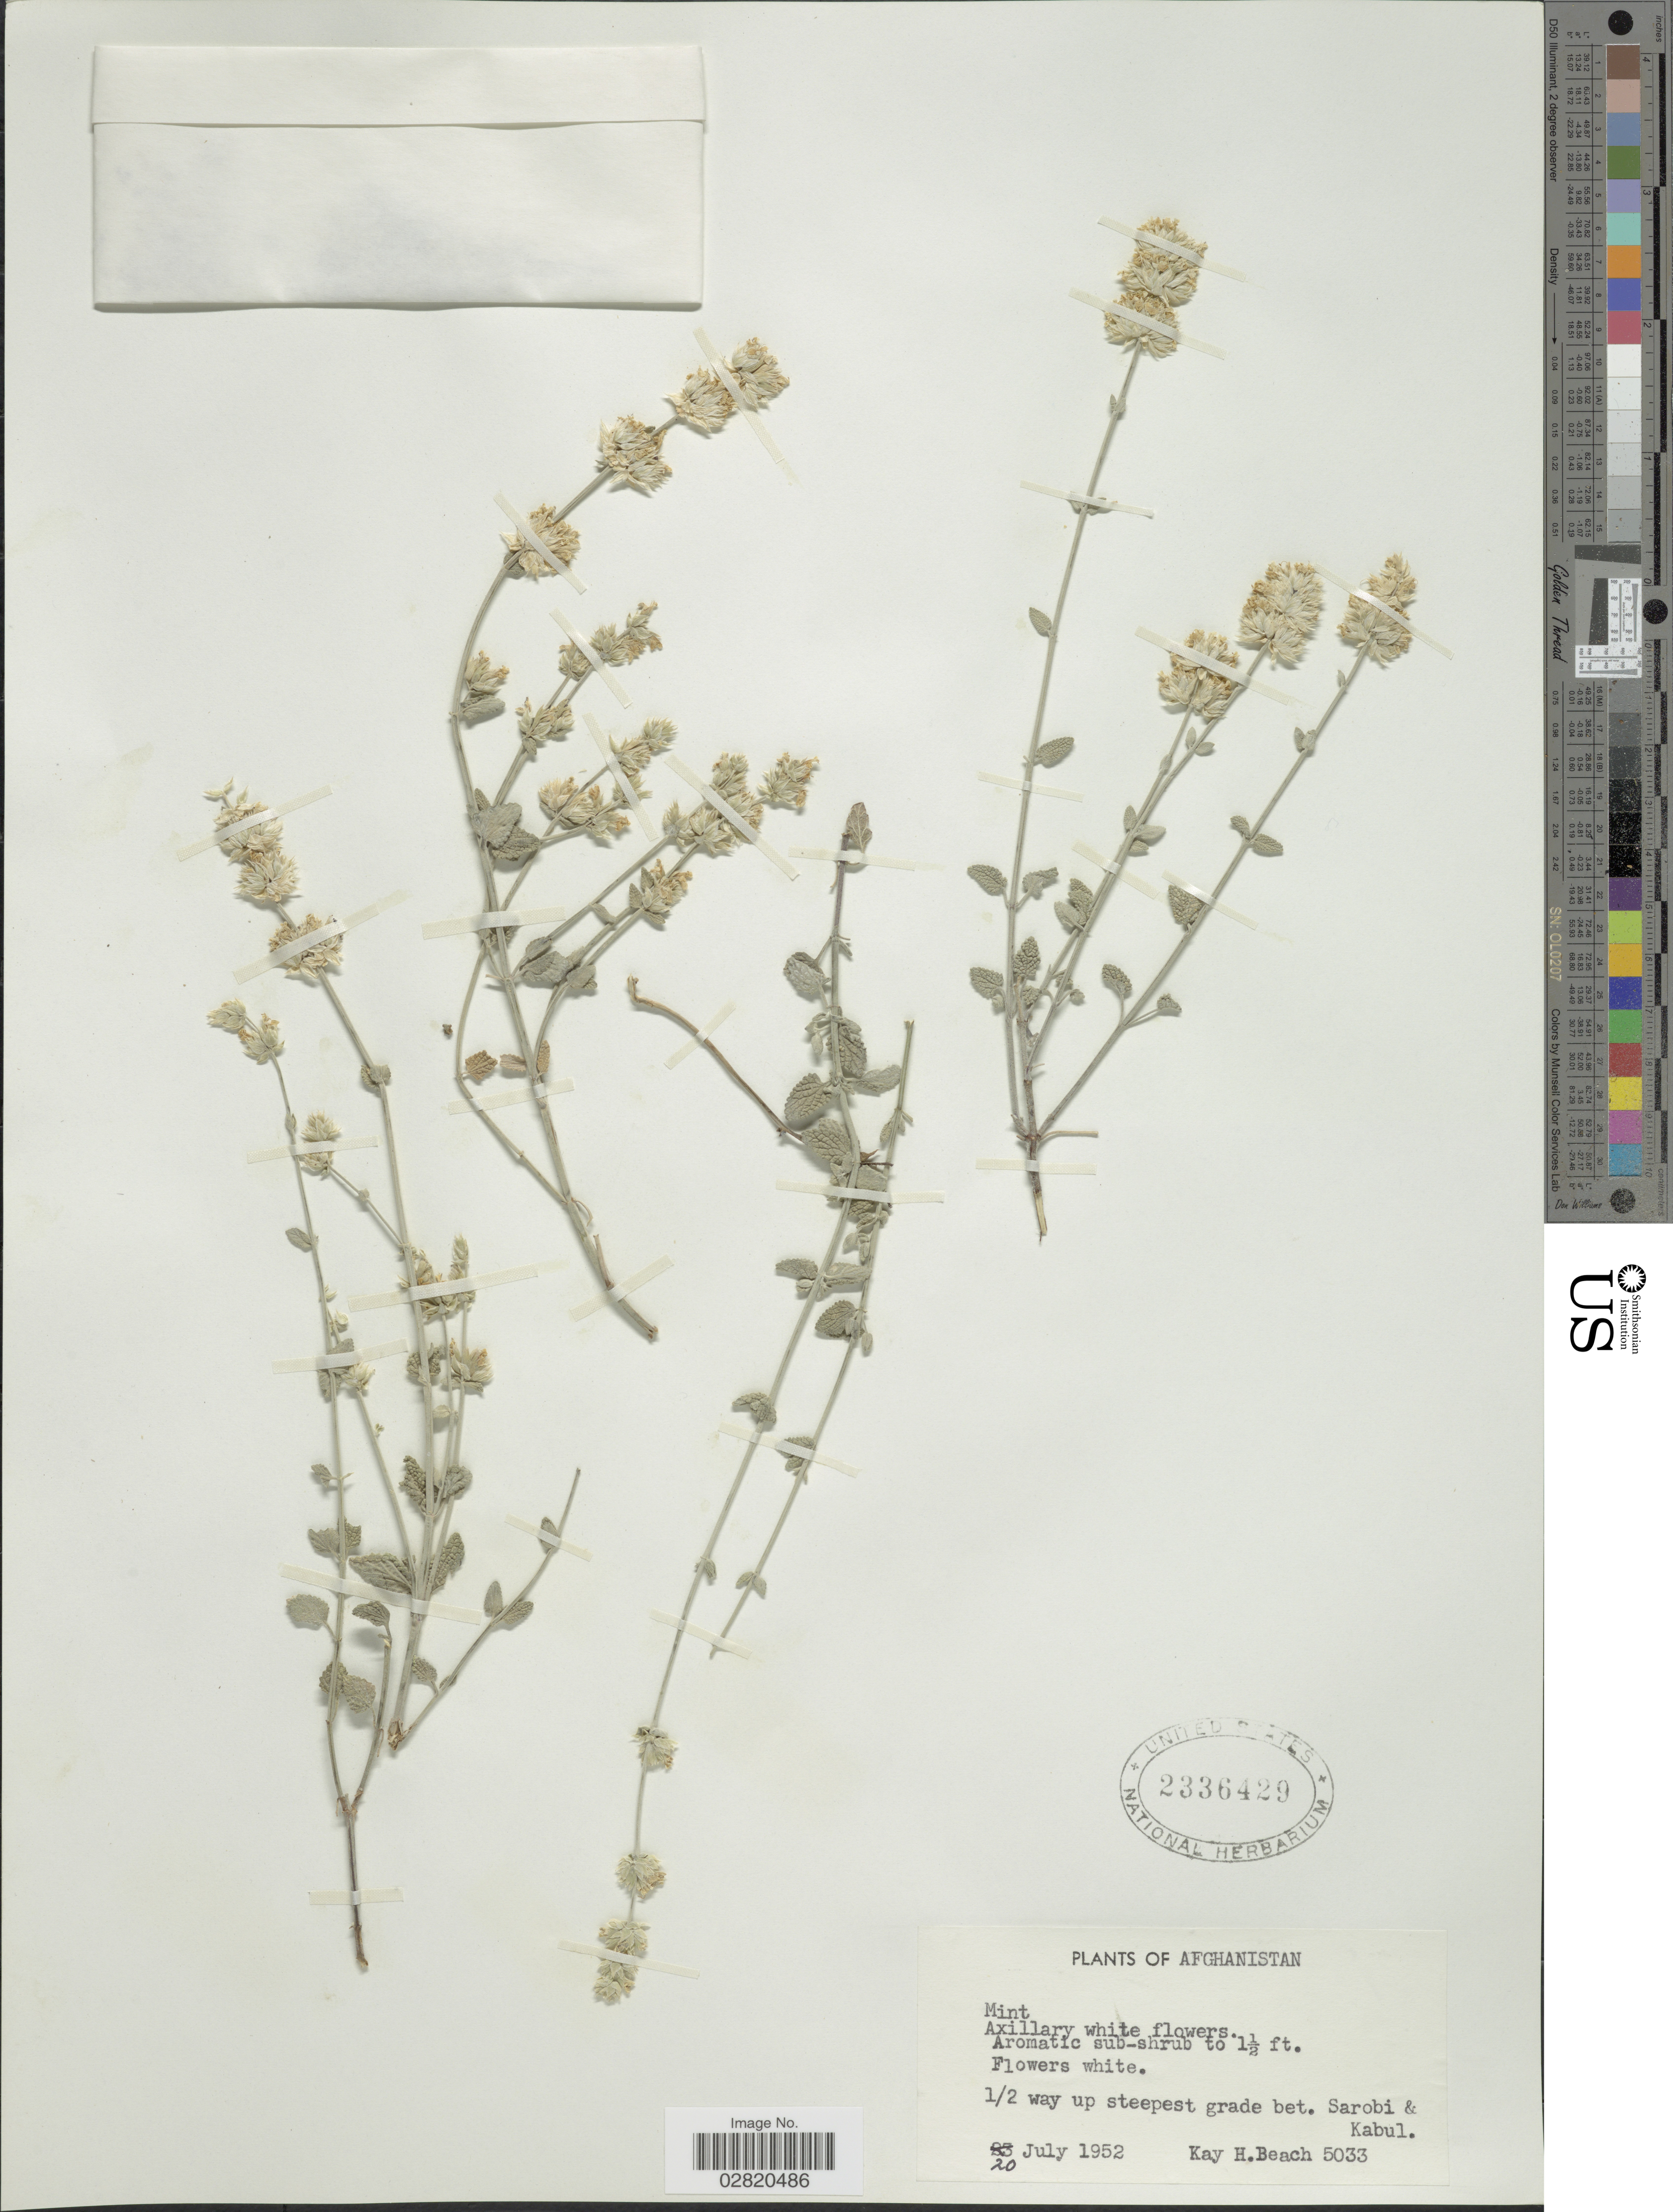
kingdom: Plantae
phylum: Tracheophyta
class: Magnoliopsida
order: Lamiales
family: Lamiaceae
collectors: K. H. Beach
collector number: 5033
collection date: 1952-07-20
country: Afghanistan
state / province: Kabul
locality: ½ way up the steepest grade bet. Sarobi & Kabul.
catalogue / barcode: US 2336429